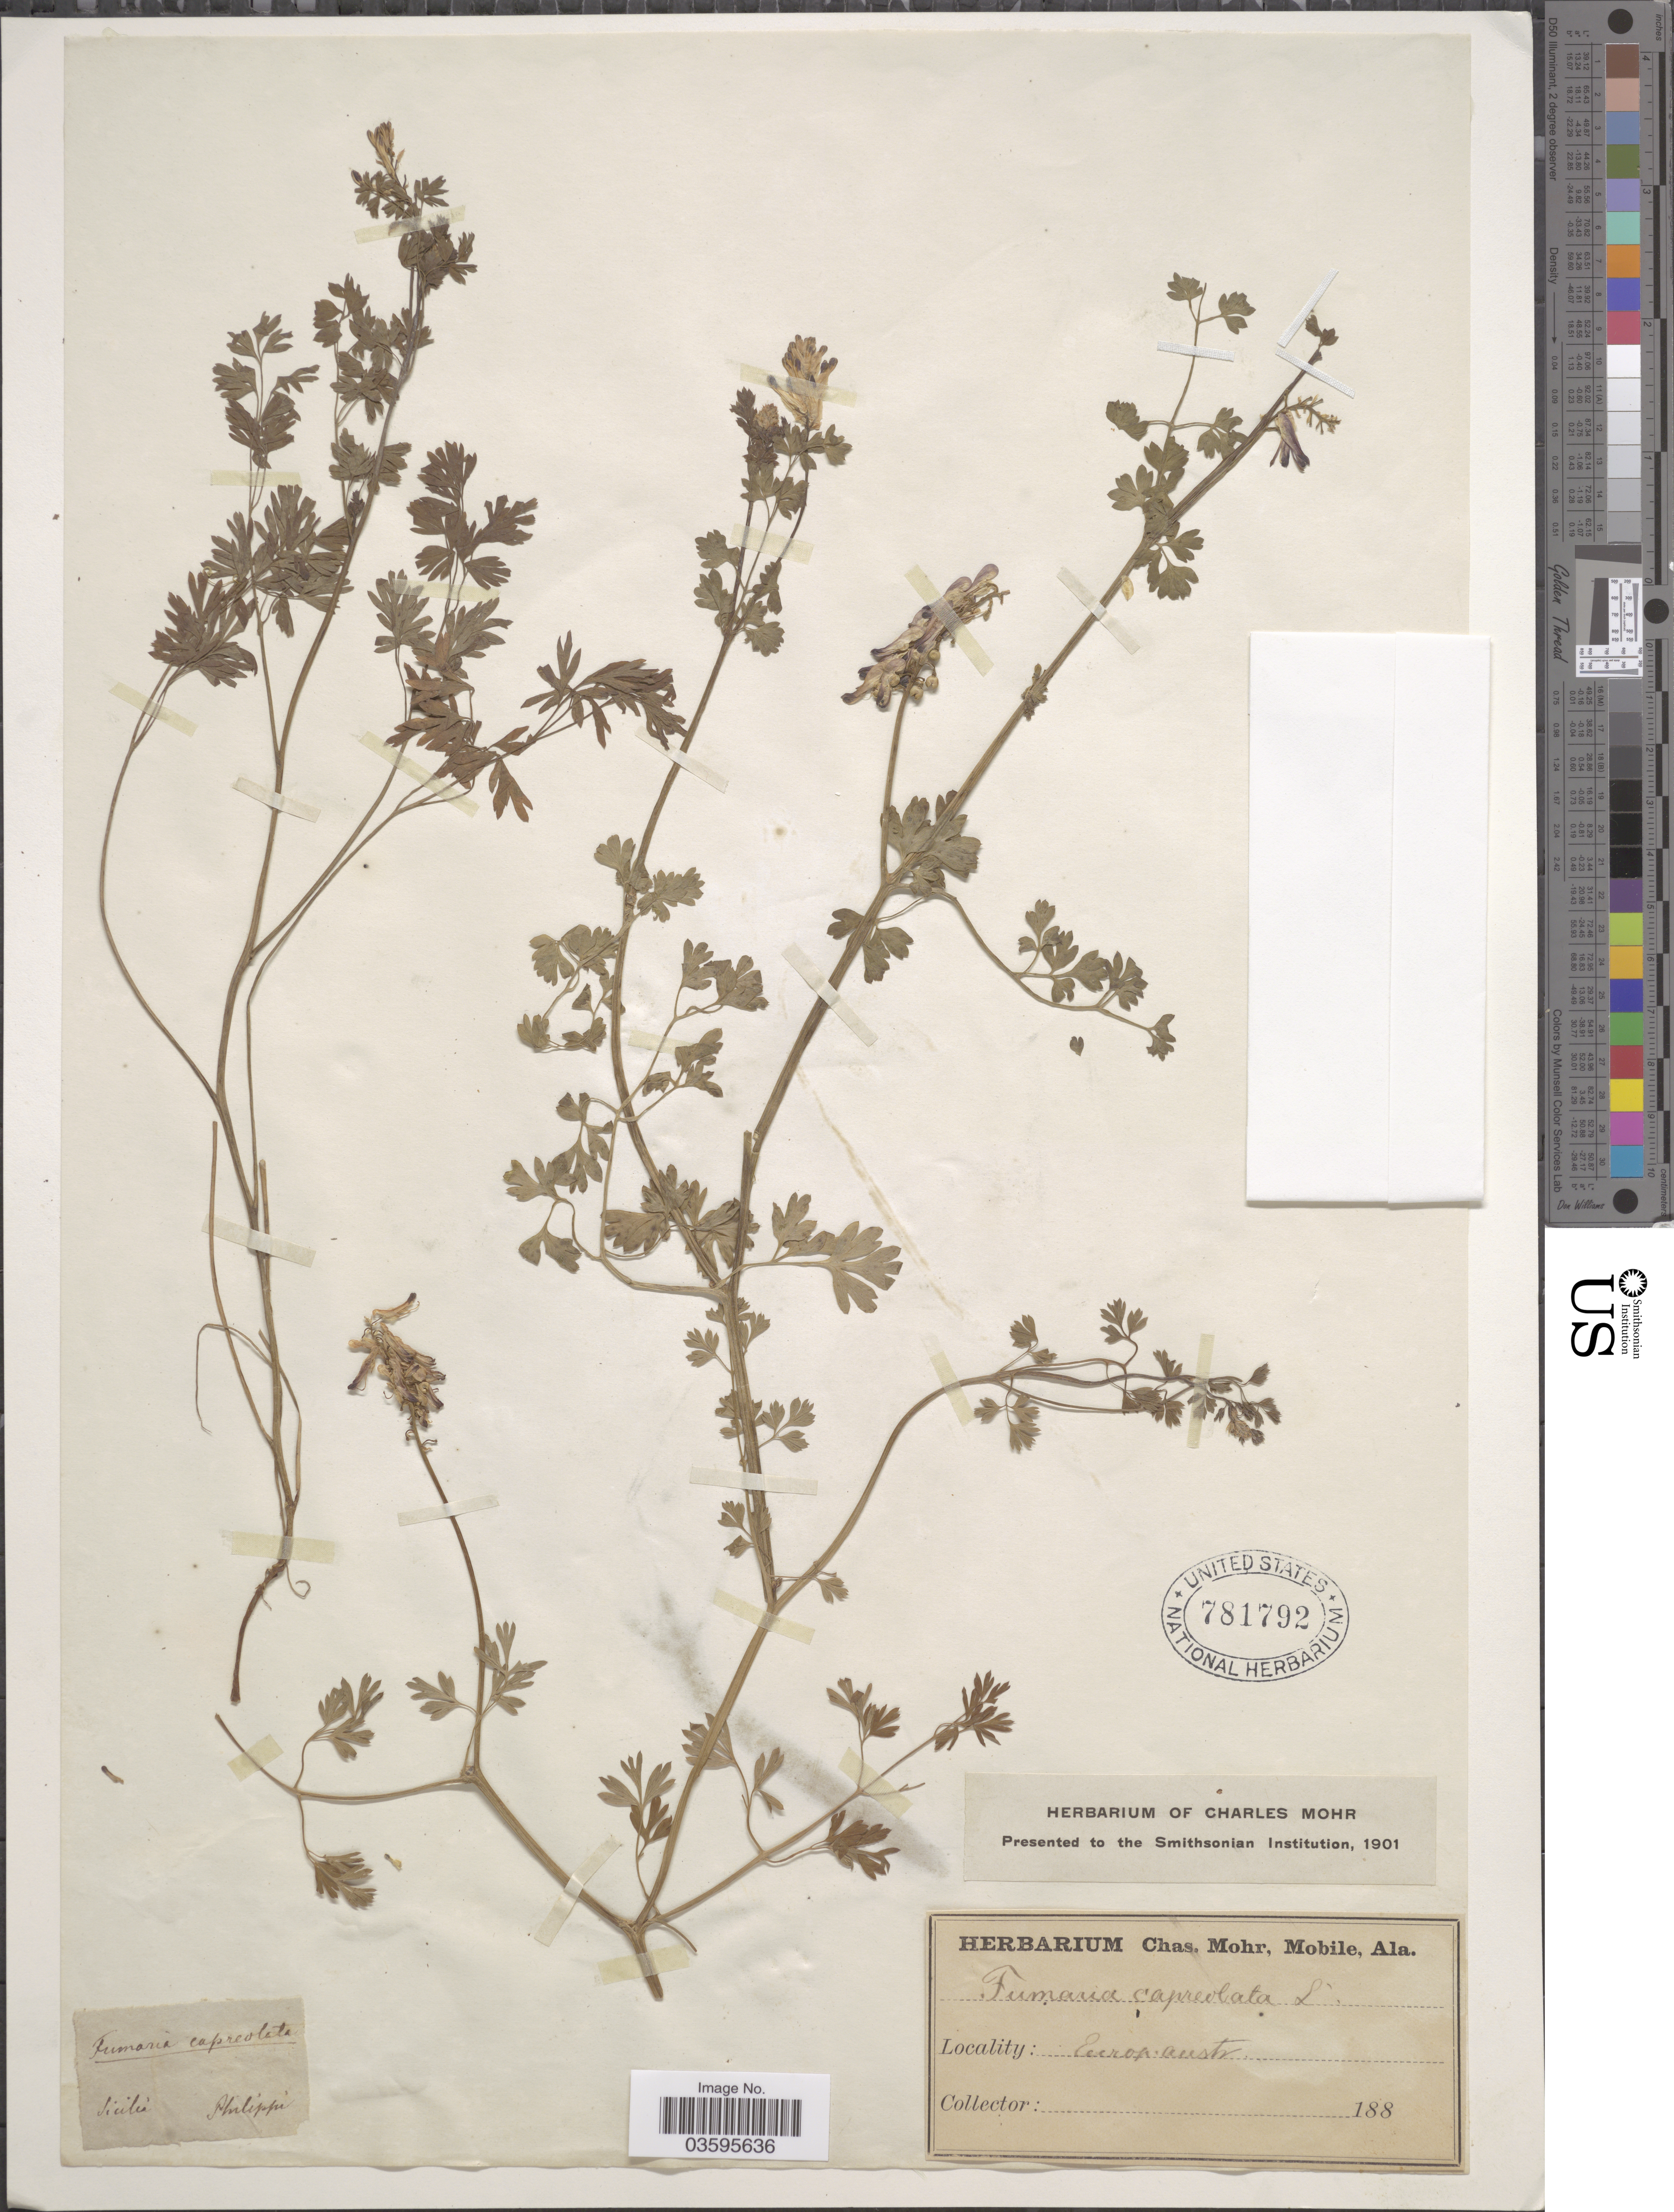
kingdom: Plantae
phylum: Tracheophyta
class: Magnoliopsida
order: Ranunculales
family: Papaveraceae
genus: Fumaria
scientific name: Fumaria capreolata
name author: L.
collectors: -. Philippi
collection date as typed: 188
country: Italy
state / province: Siciliana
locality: Sicilia. Europ. austr.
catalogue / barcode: US 781792